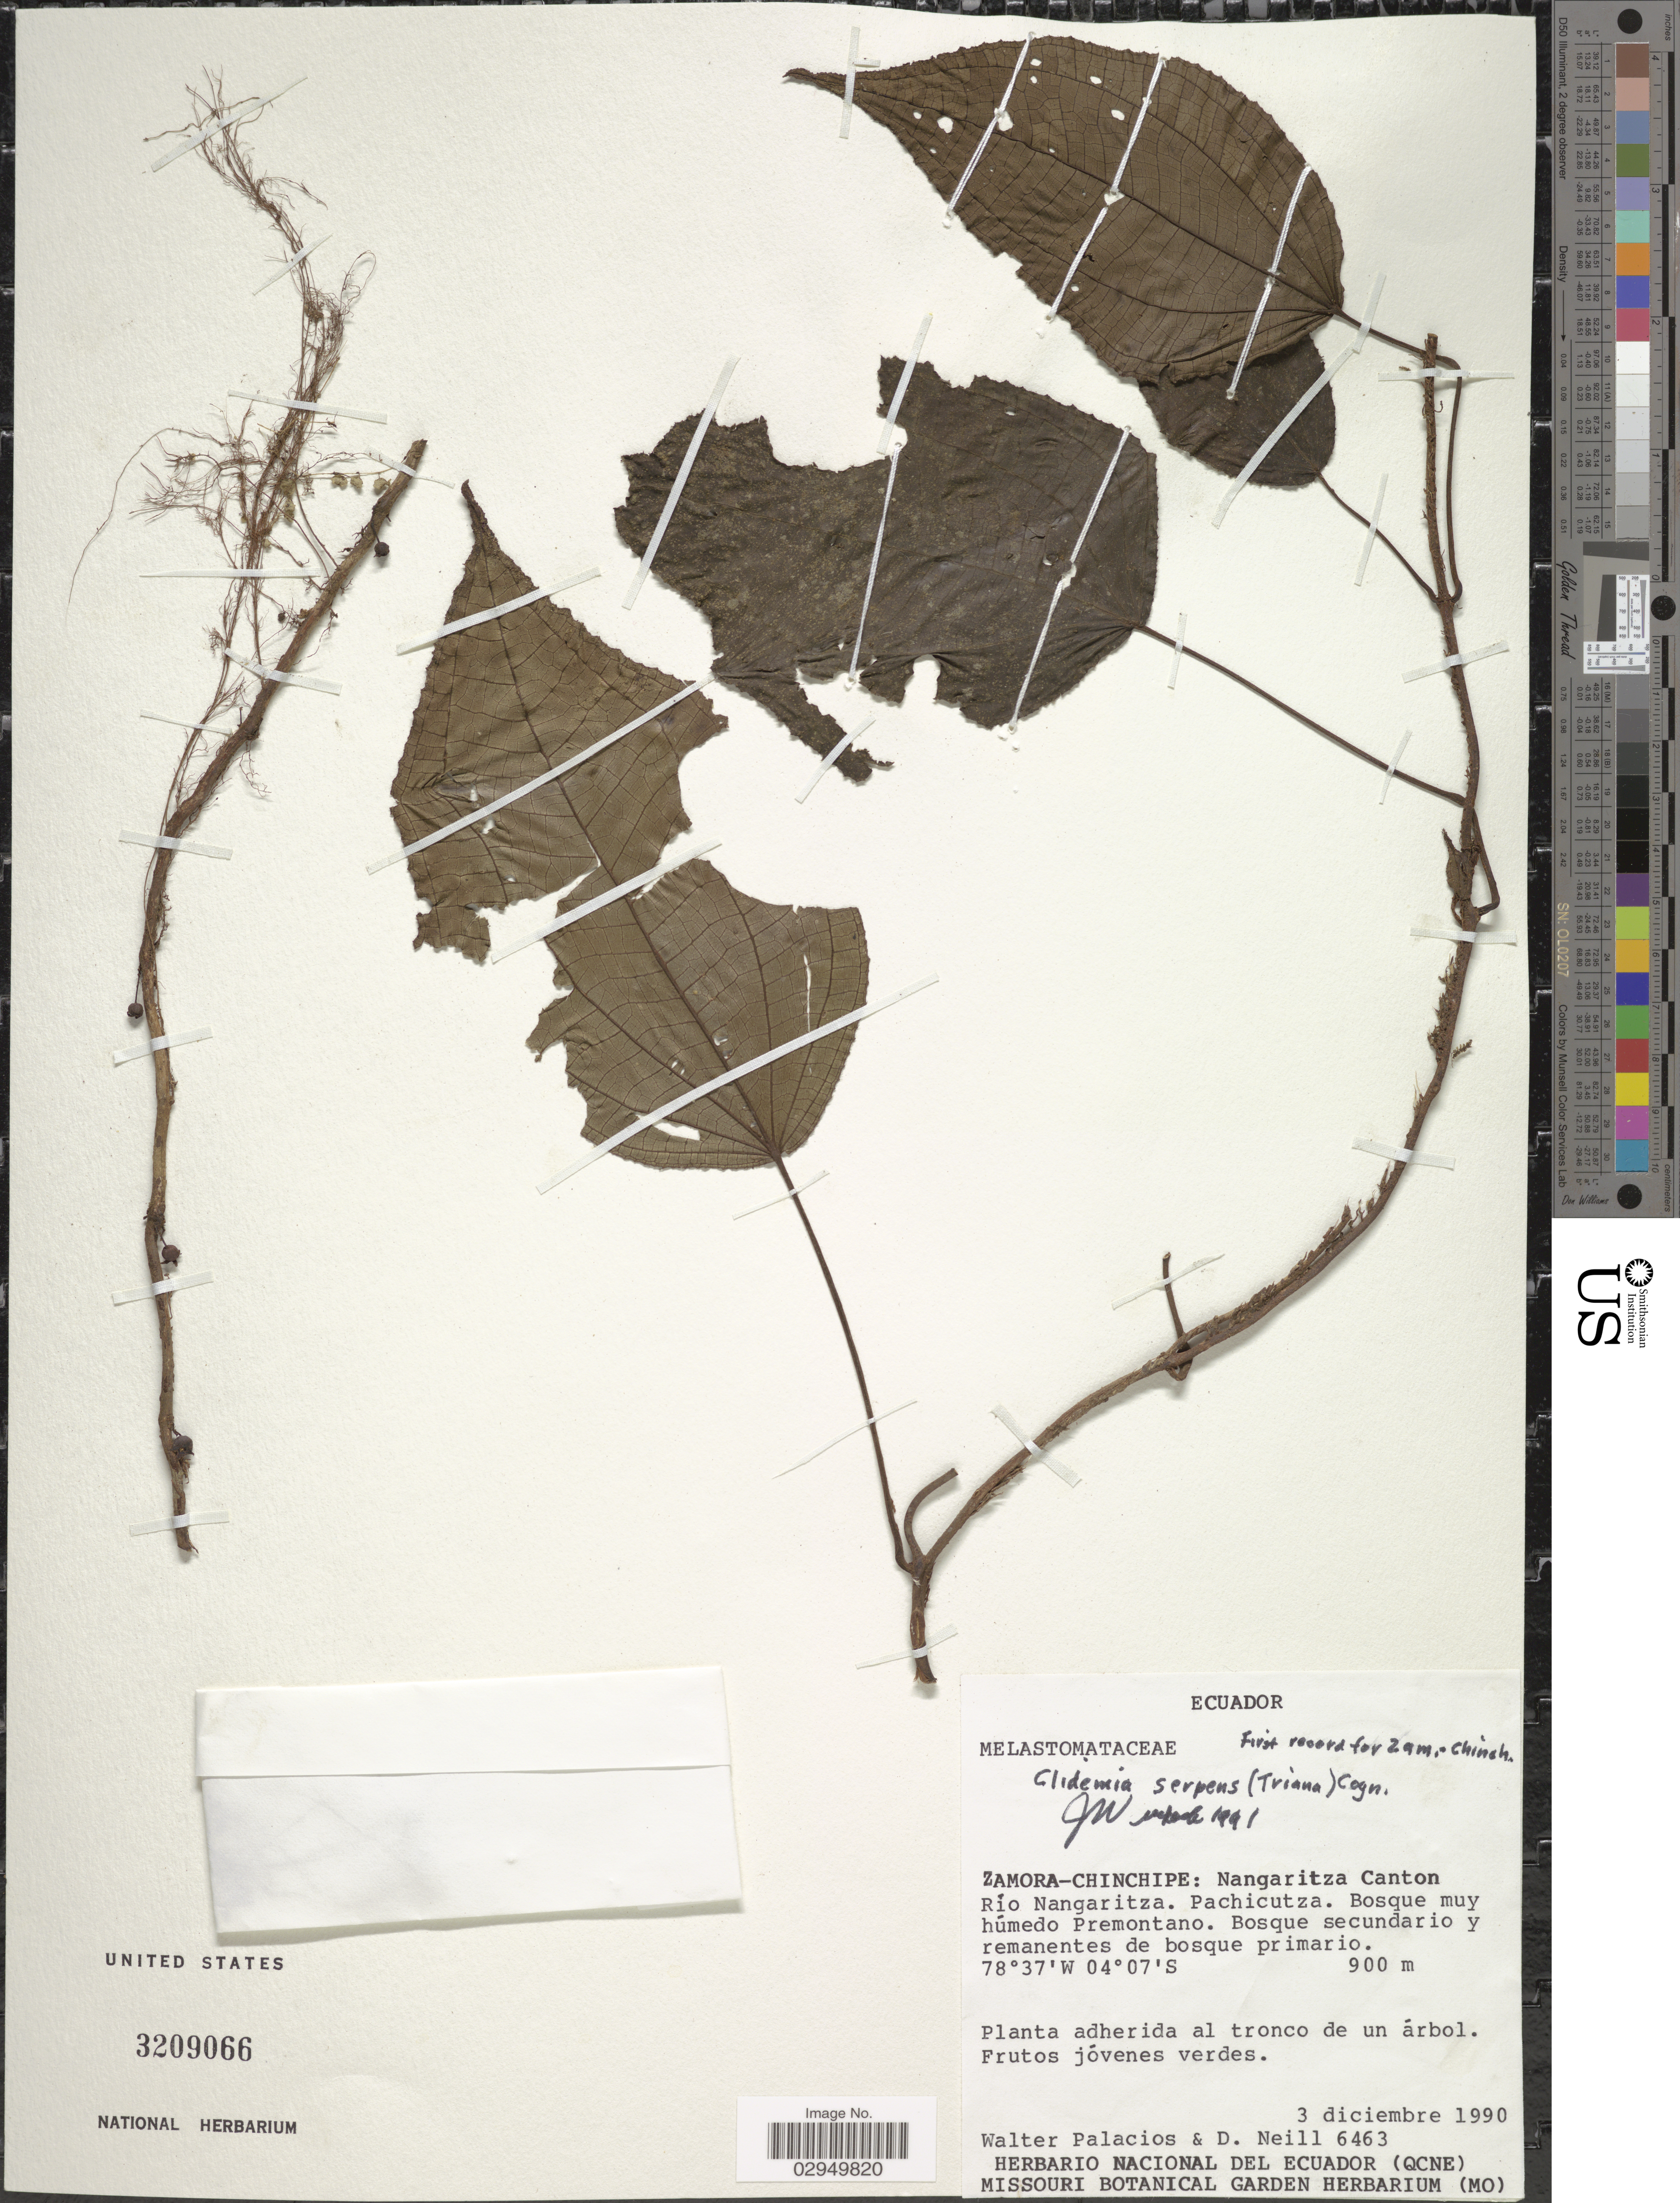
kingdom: Plantae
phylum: Tracheophyta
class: Magnoliopsida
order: Myrtales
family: Melastomataceae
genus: Clidemia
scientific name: Clidemia serpens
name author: (Triana) Cogn.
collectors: W. Palacios & D. Neill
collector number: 6463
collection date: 1990-12-03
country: Ecuador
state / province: Zamora-Chinchipe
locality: Nangaritza Canton Río Nangaritza. Pachicutza.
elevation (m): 900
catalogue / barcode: US 3209066